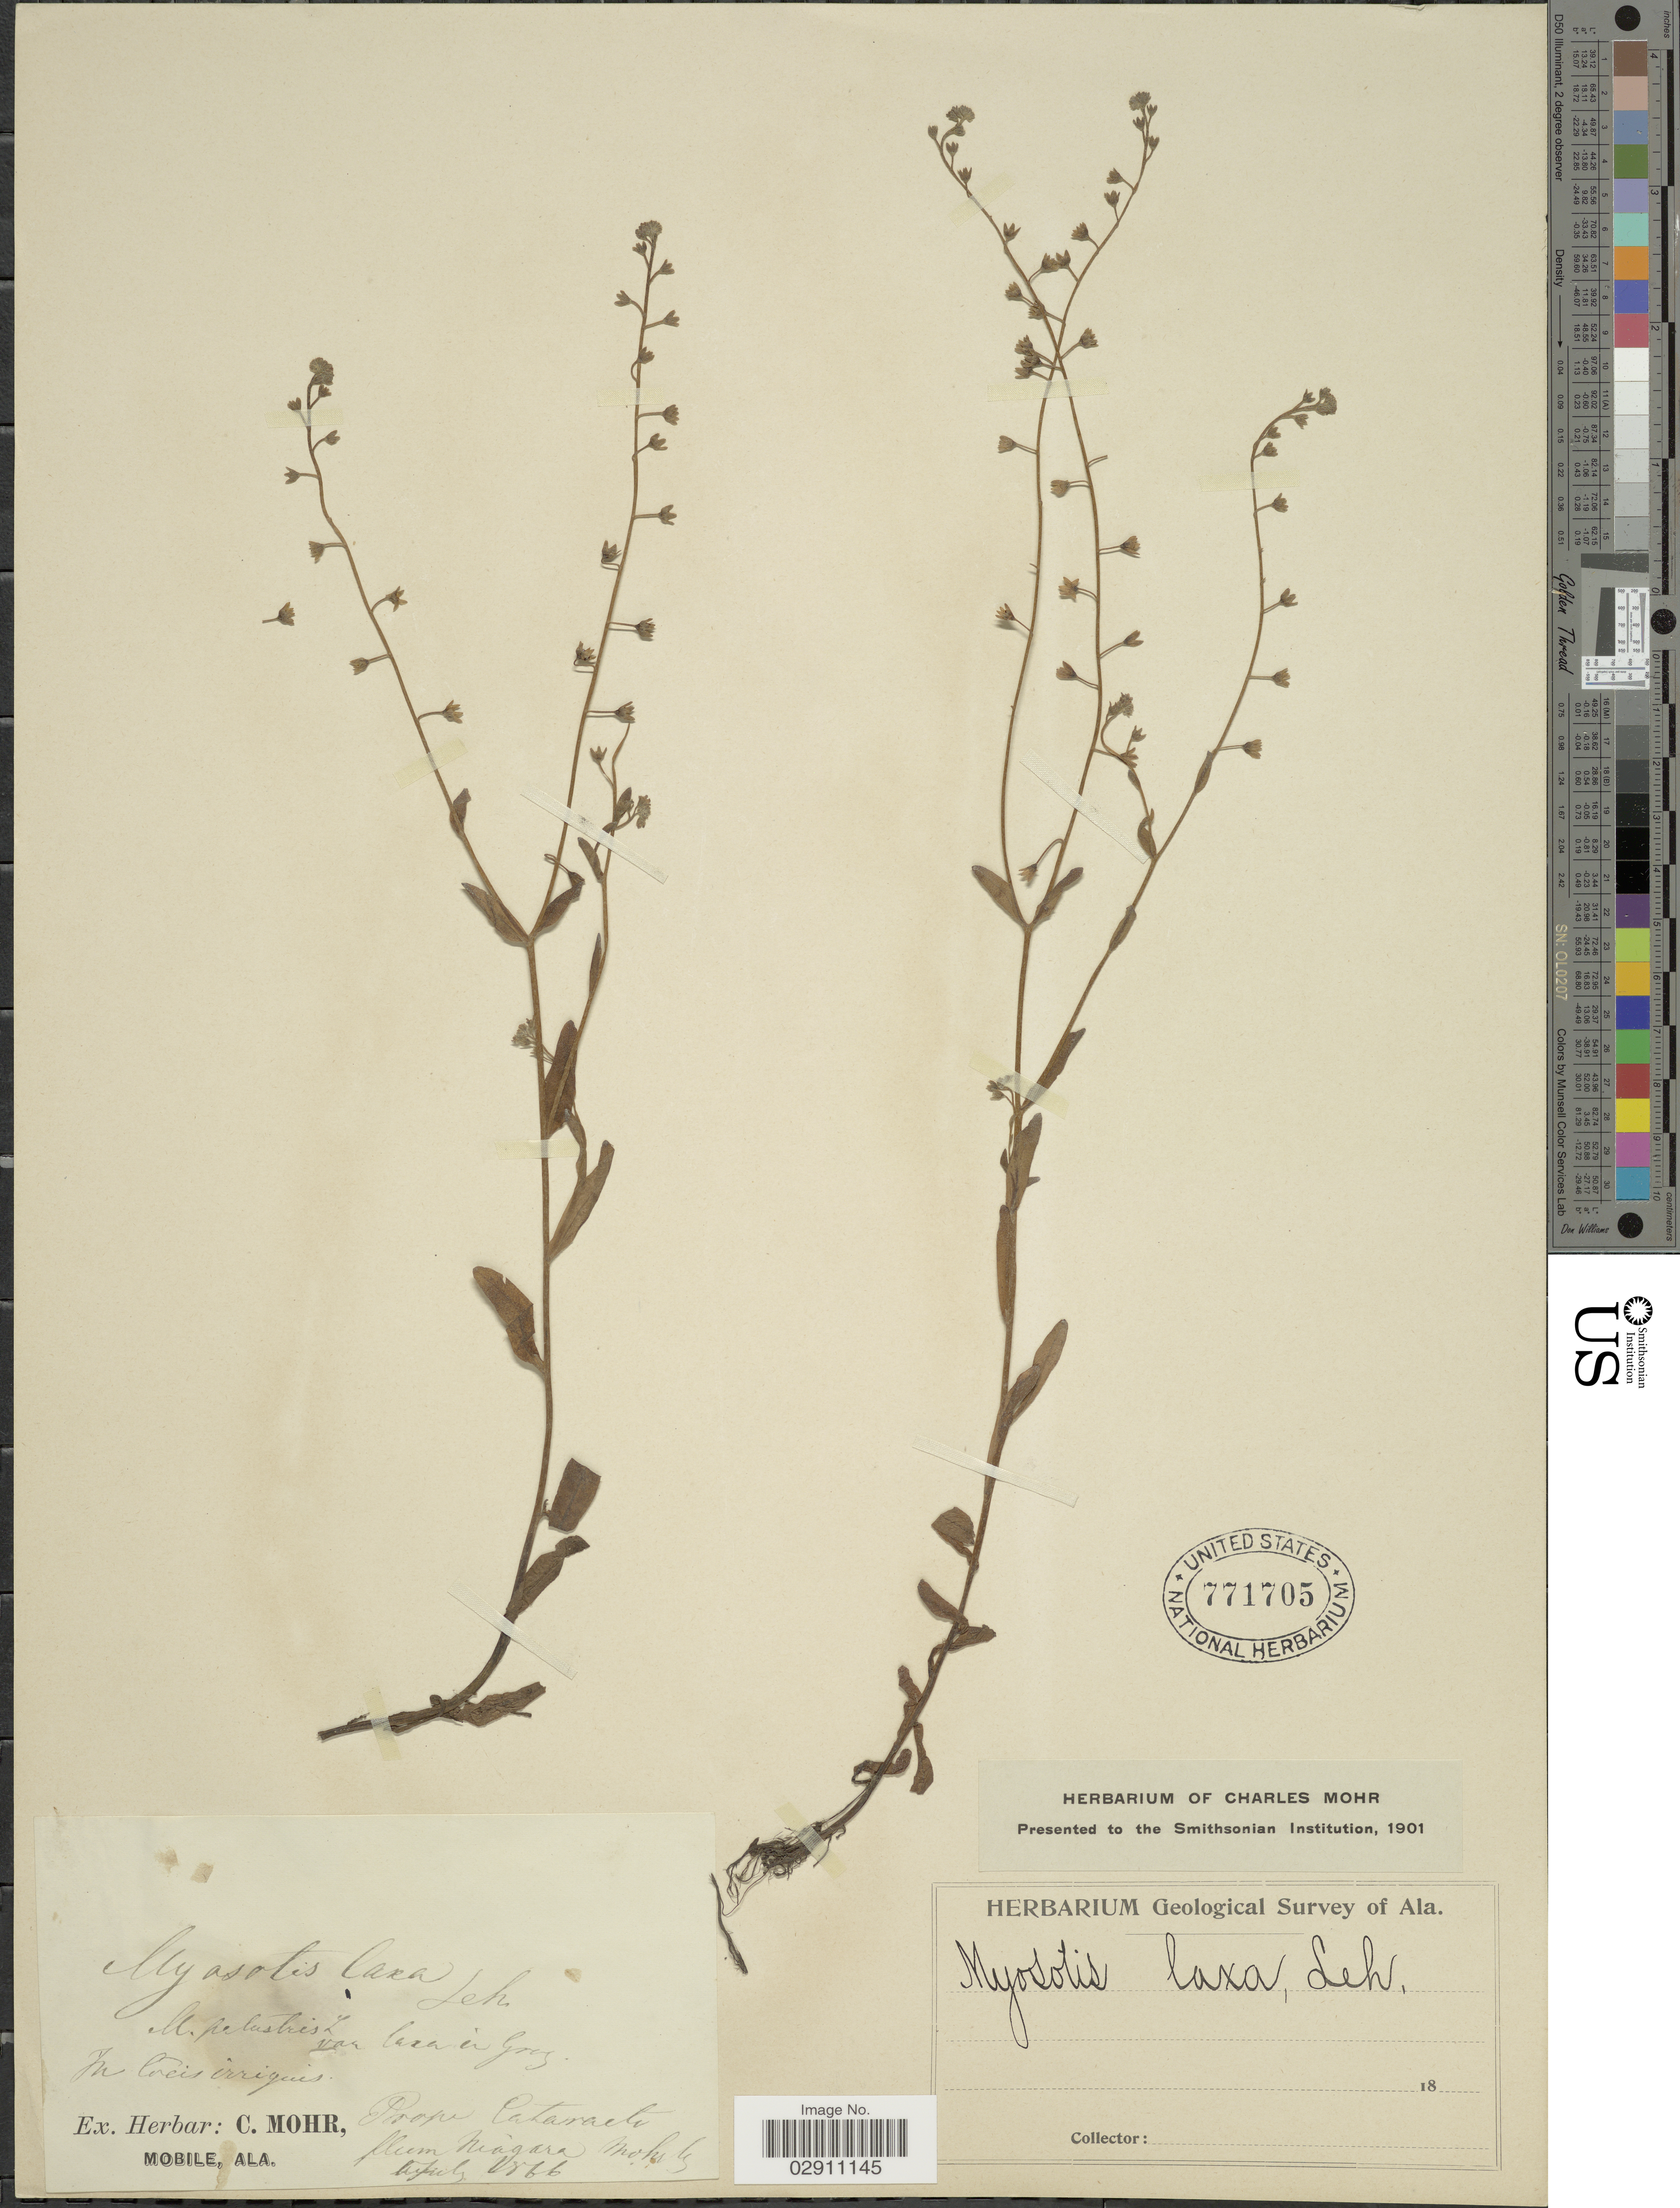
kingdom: Plantae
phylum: Tracheophyta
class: Magnoliopsida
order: Boraginales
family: Boraginaceae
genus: Myosotis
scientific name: Myosotis laxa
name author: F. Lehm.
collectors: Mohr, C. T. (herbarium)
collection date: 1866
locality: Prope Cataract, flum Niagara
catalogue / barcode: US 771705